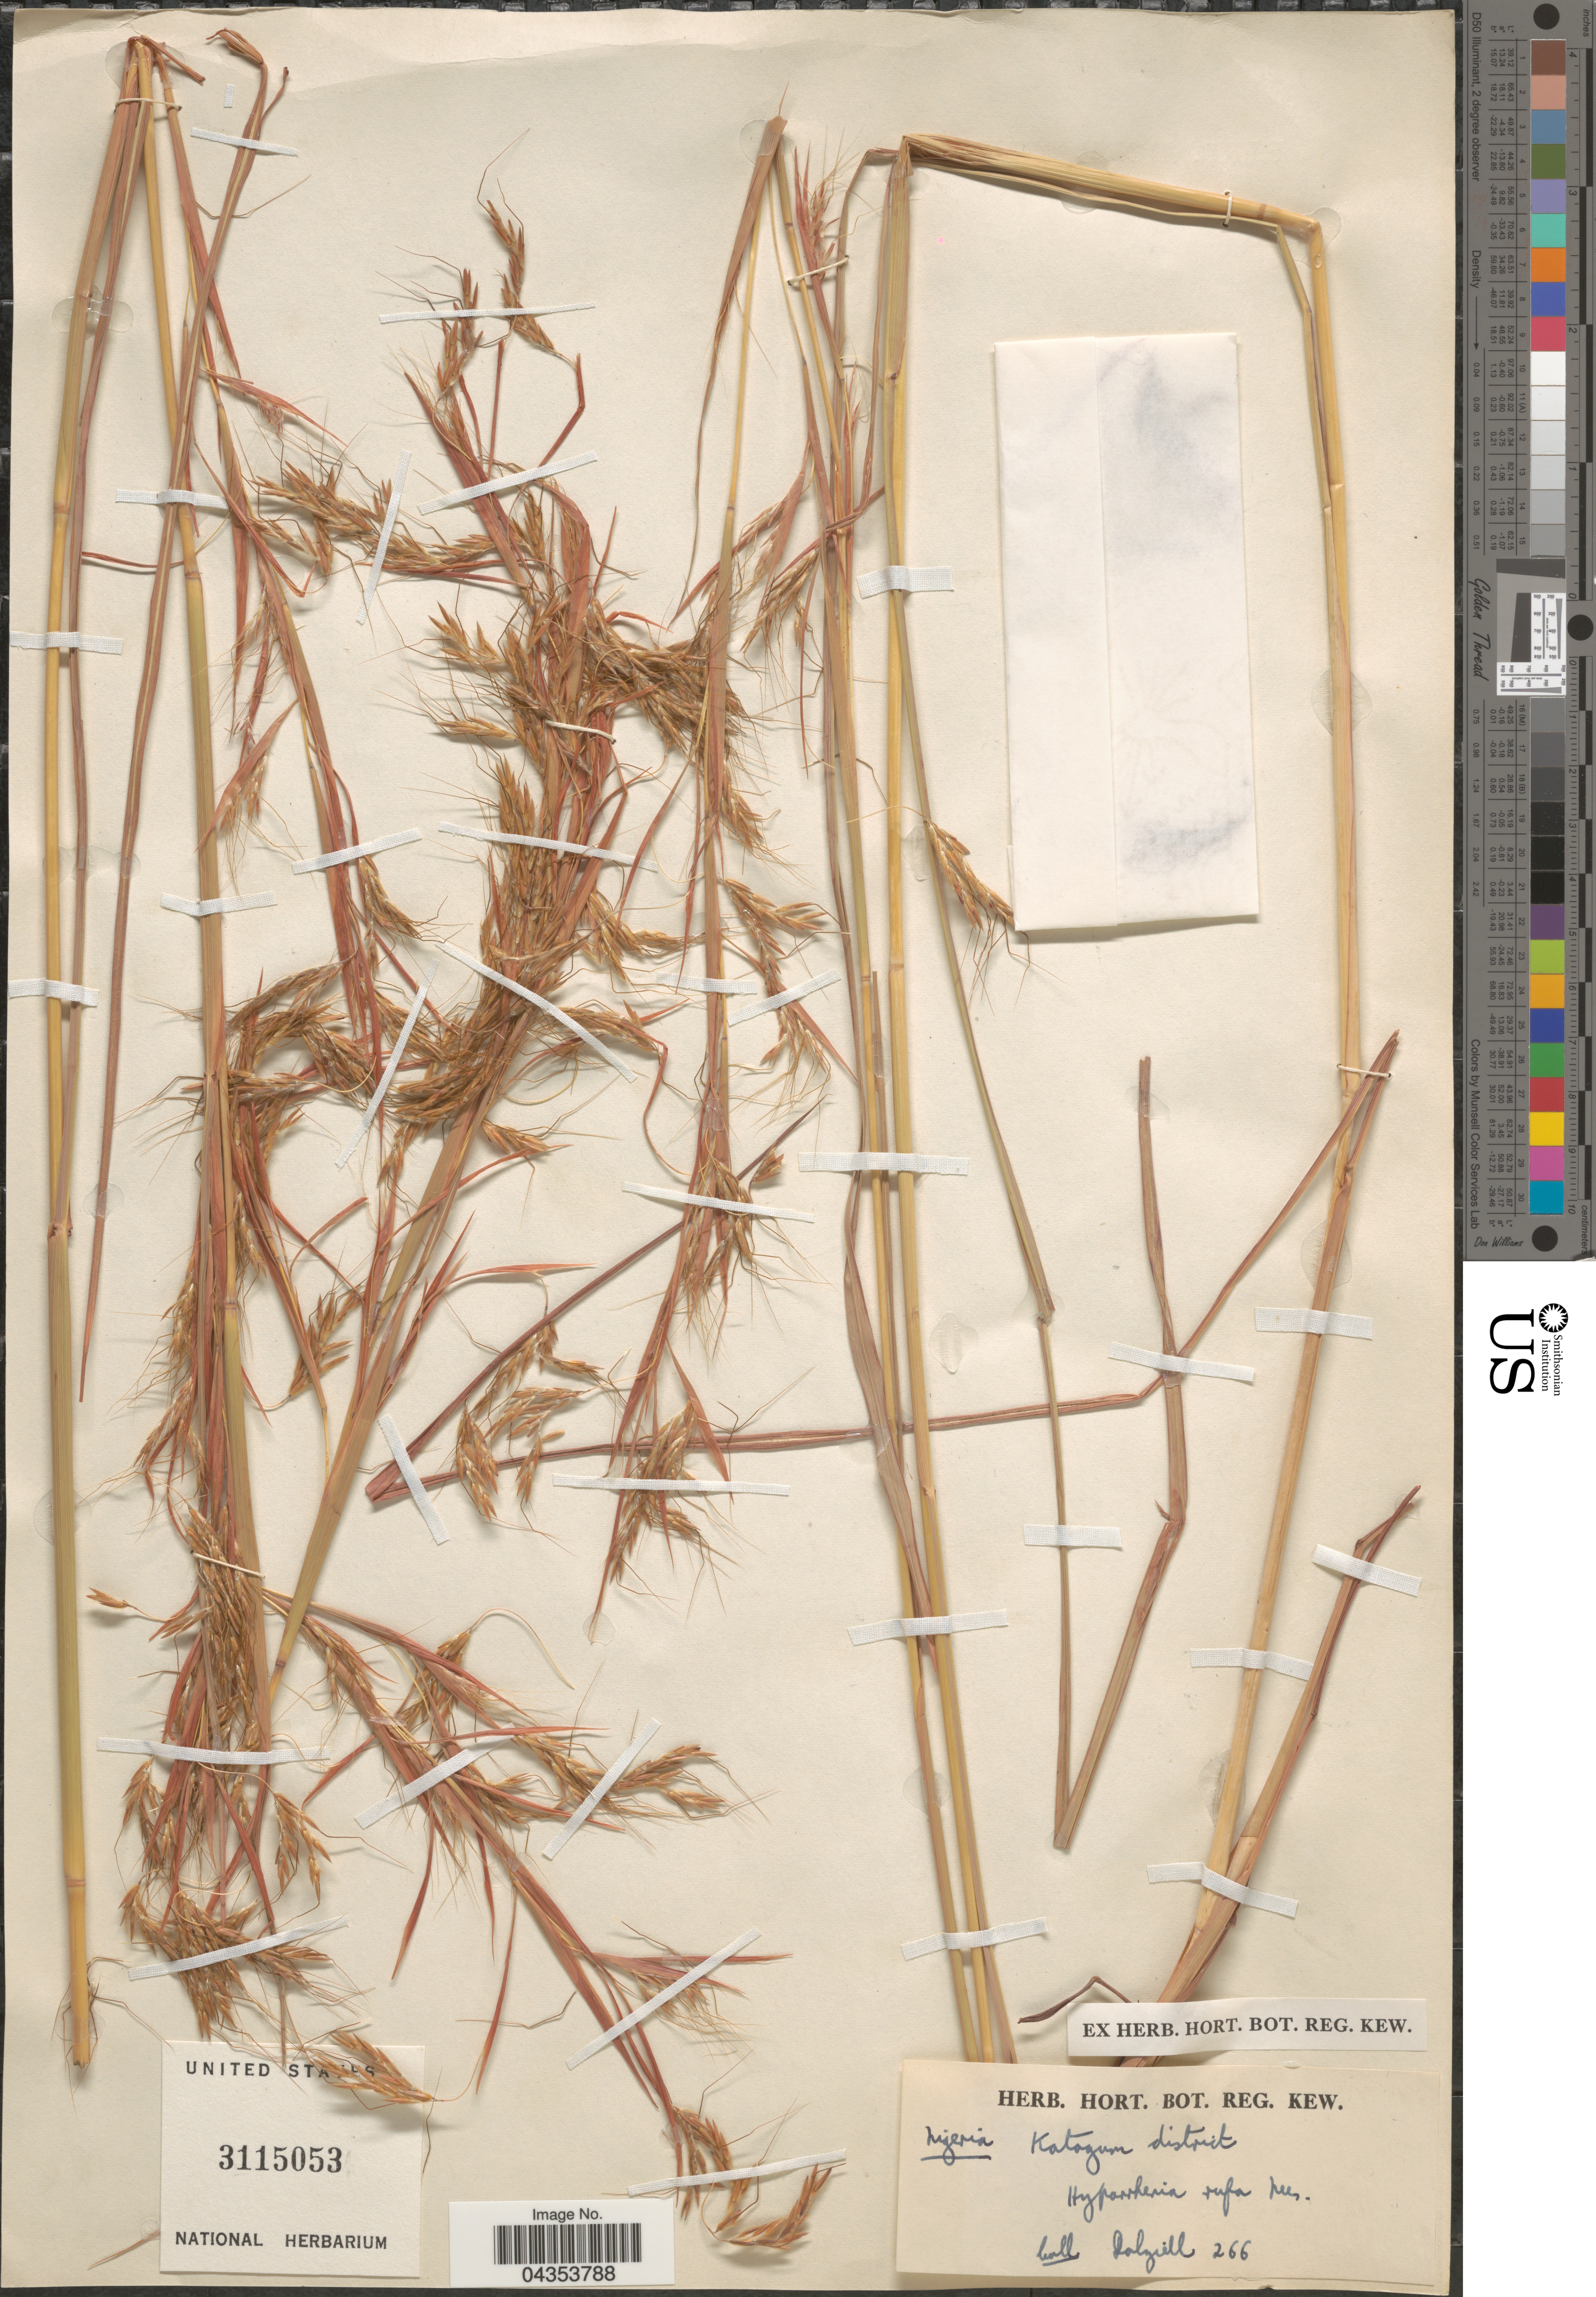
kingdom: Plantae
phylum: Tracheophyta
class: Liliopsida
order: Poales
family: Poaceae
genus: Hyparrhenia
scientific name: Hyparrhenia rufa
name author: (Nees) Stapf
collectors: J. Dalziel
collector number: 266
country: Nigeria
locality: Katogum district.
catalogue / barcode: US 3115053